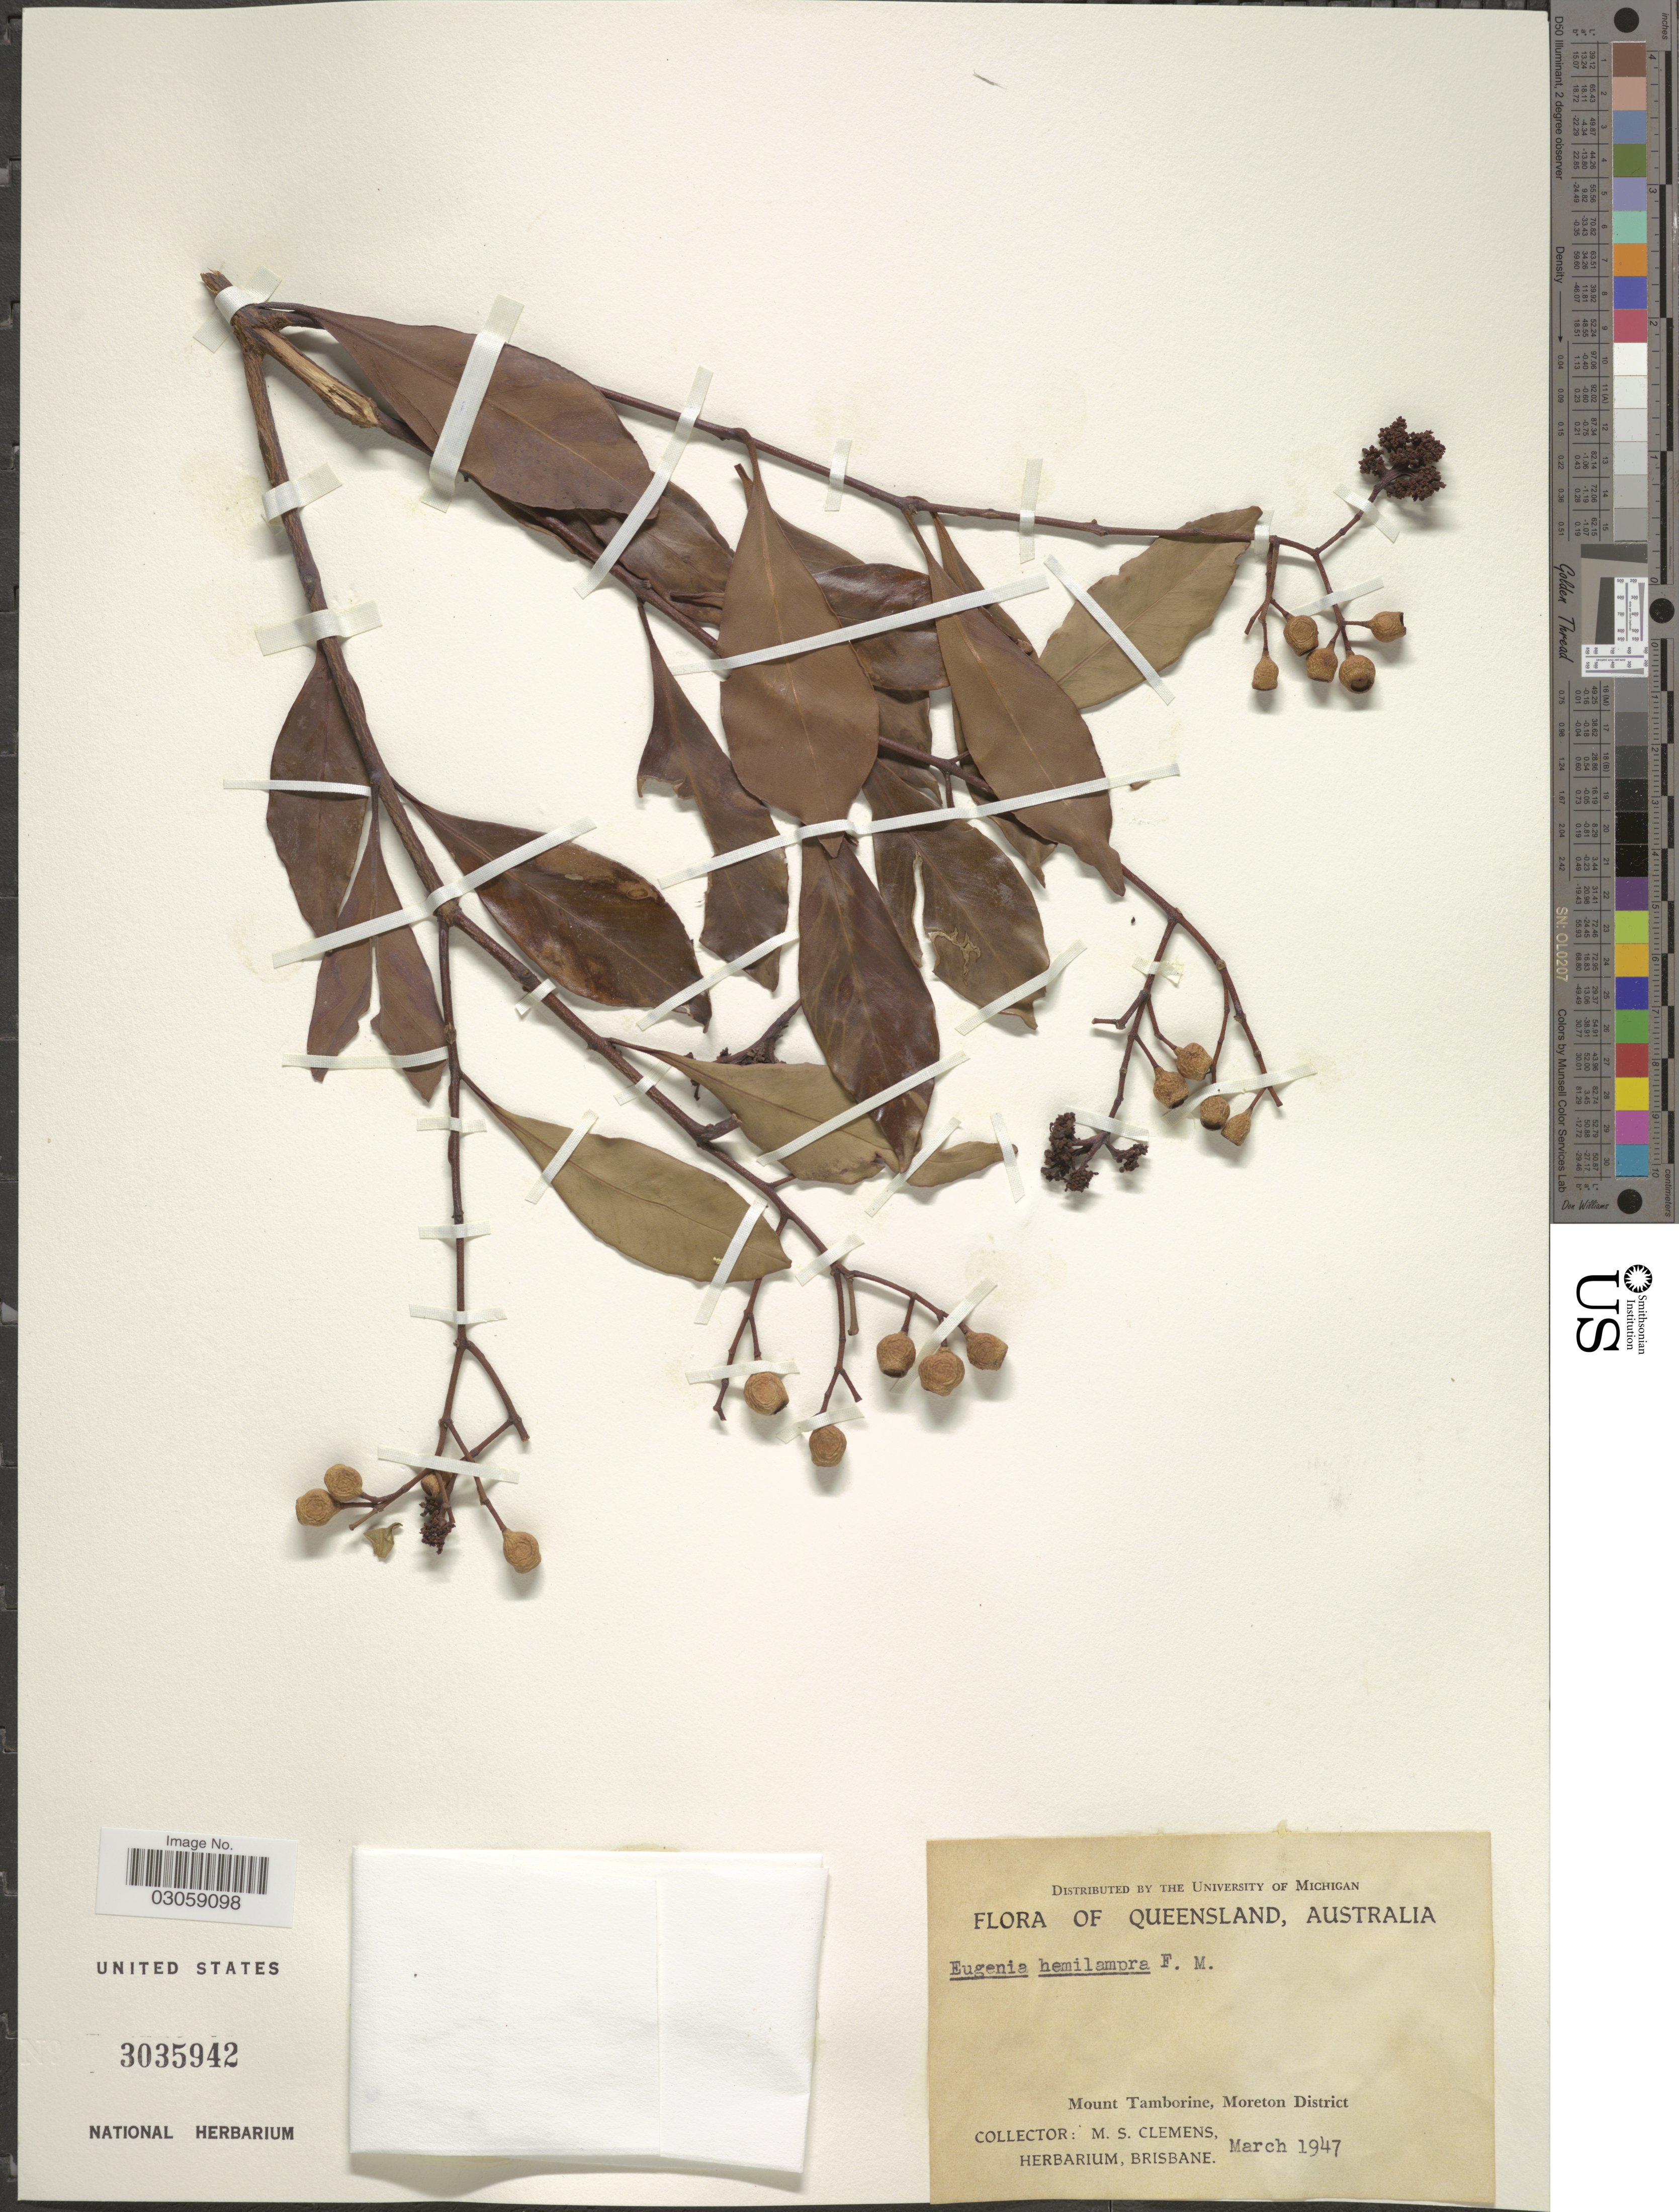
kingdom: Plantae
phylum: Tracheophyta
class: Magnoliopsida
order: Myrtales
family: Myrtaceae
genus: Syzygium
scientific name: Syzygium hemilamprum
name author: (F. Muell.) Craven & Biffin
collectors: M. S. Clemens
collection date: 1947-03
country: Australia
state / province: Queensland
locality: Mount Tamborine, Moreton District.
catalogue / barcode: US 3035942